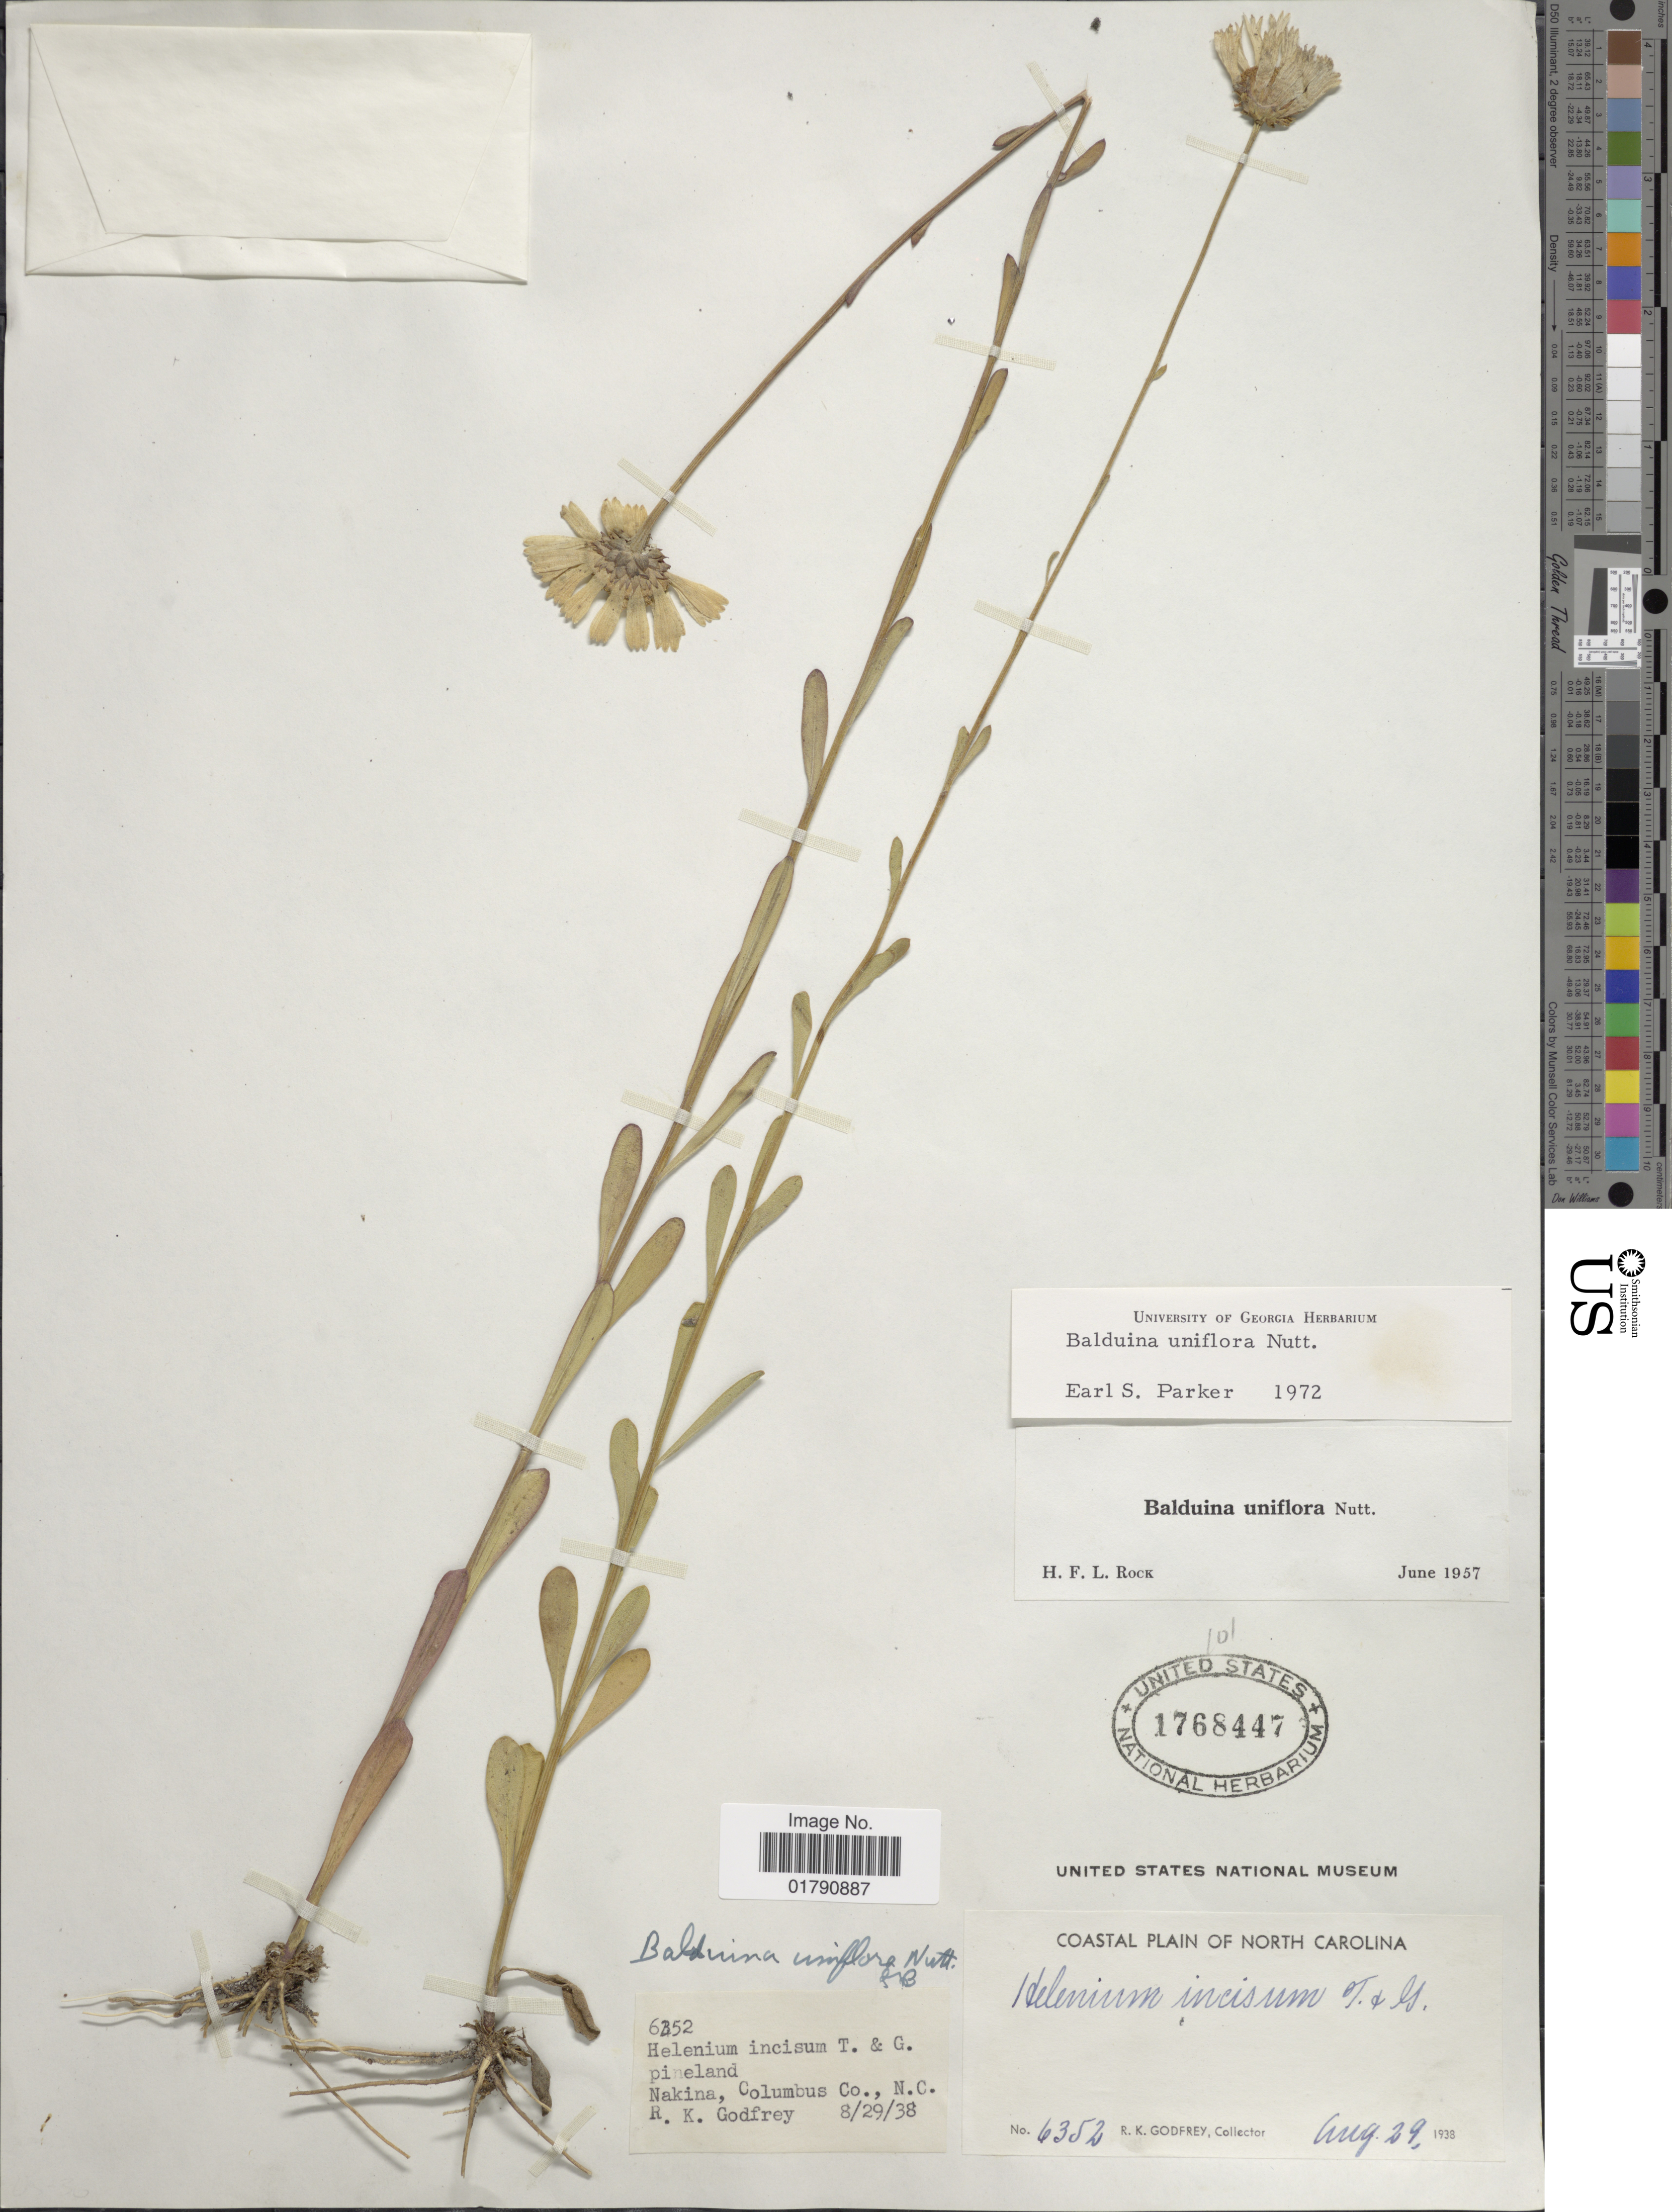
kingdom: Plantae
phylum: Tracheophyta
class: Magnoliopsida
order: Asterales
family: Asteraceae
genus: Balduina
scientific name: Balduina uniflora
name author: Nutt.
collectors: R. K. Godfrey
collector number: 6352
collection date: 1938-08-29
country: United States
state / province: North Carolina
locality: Nakina, Columbus Co.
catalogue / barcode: US 1768447